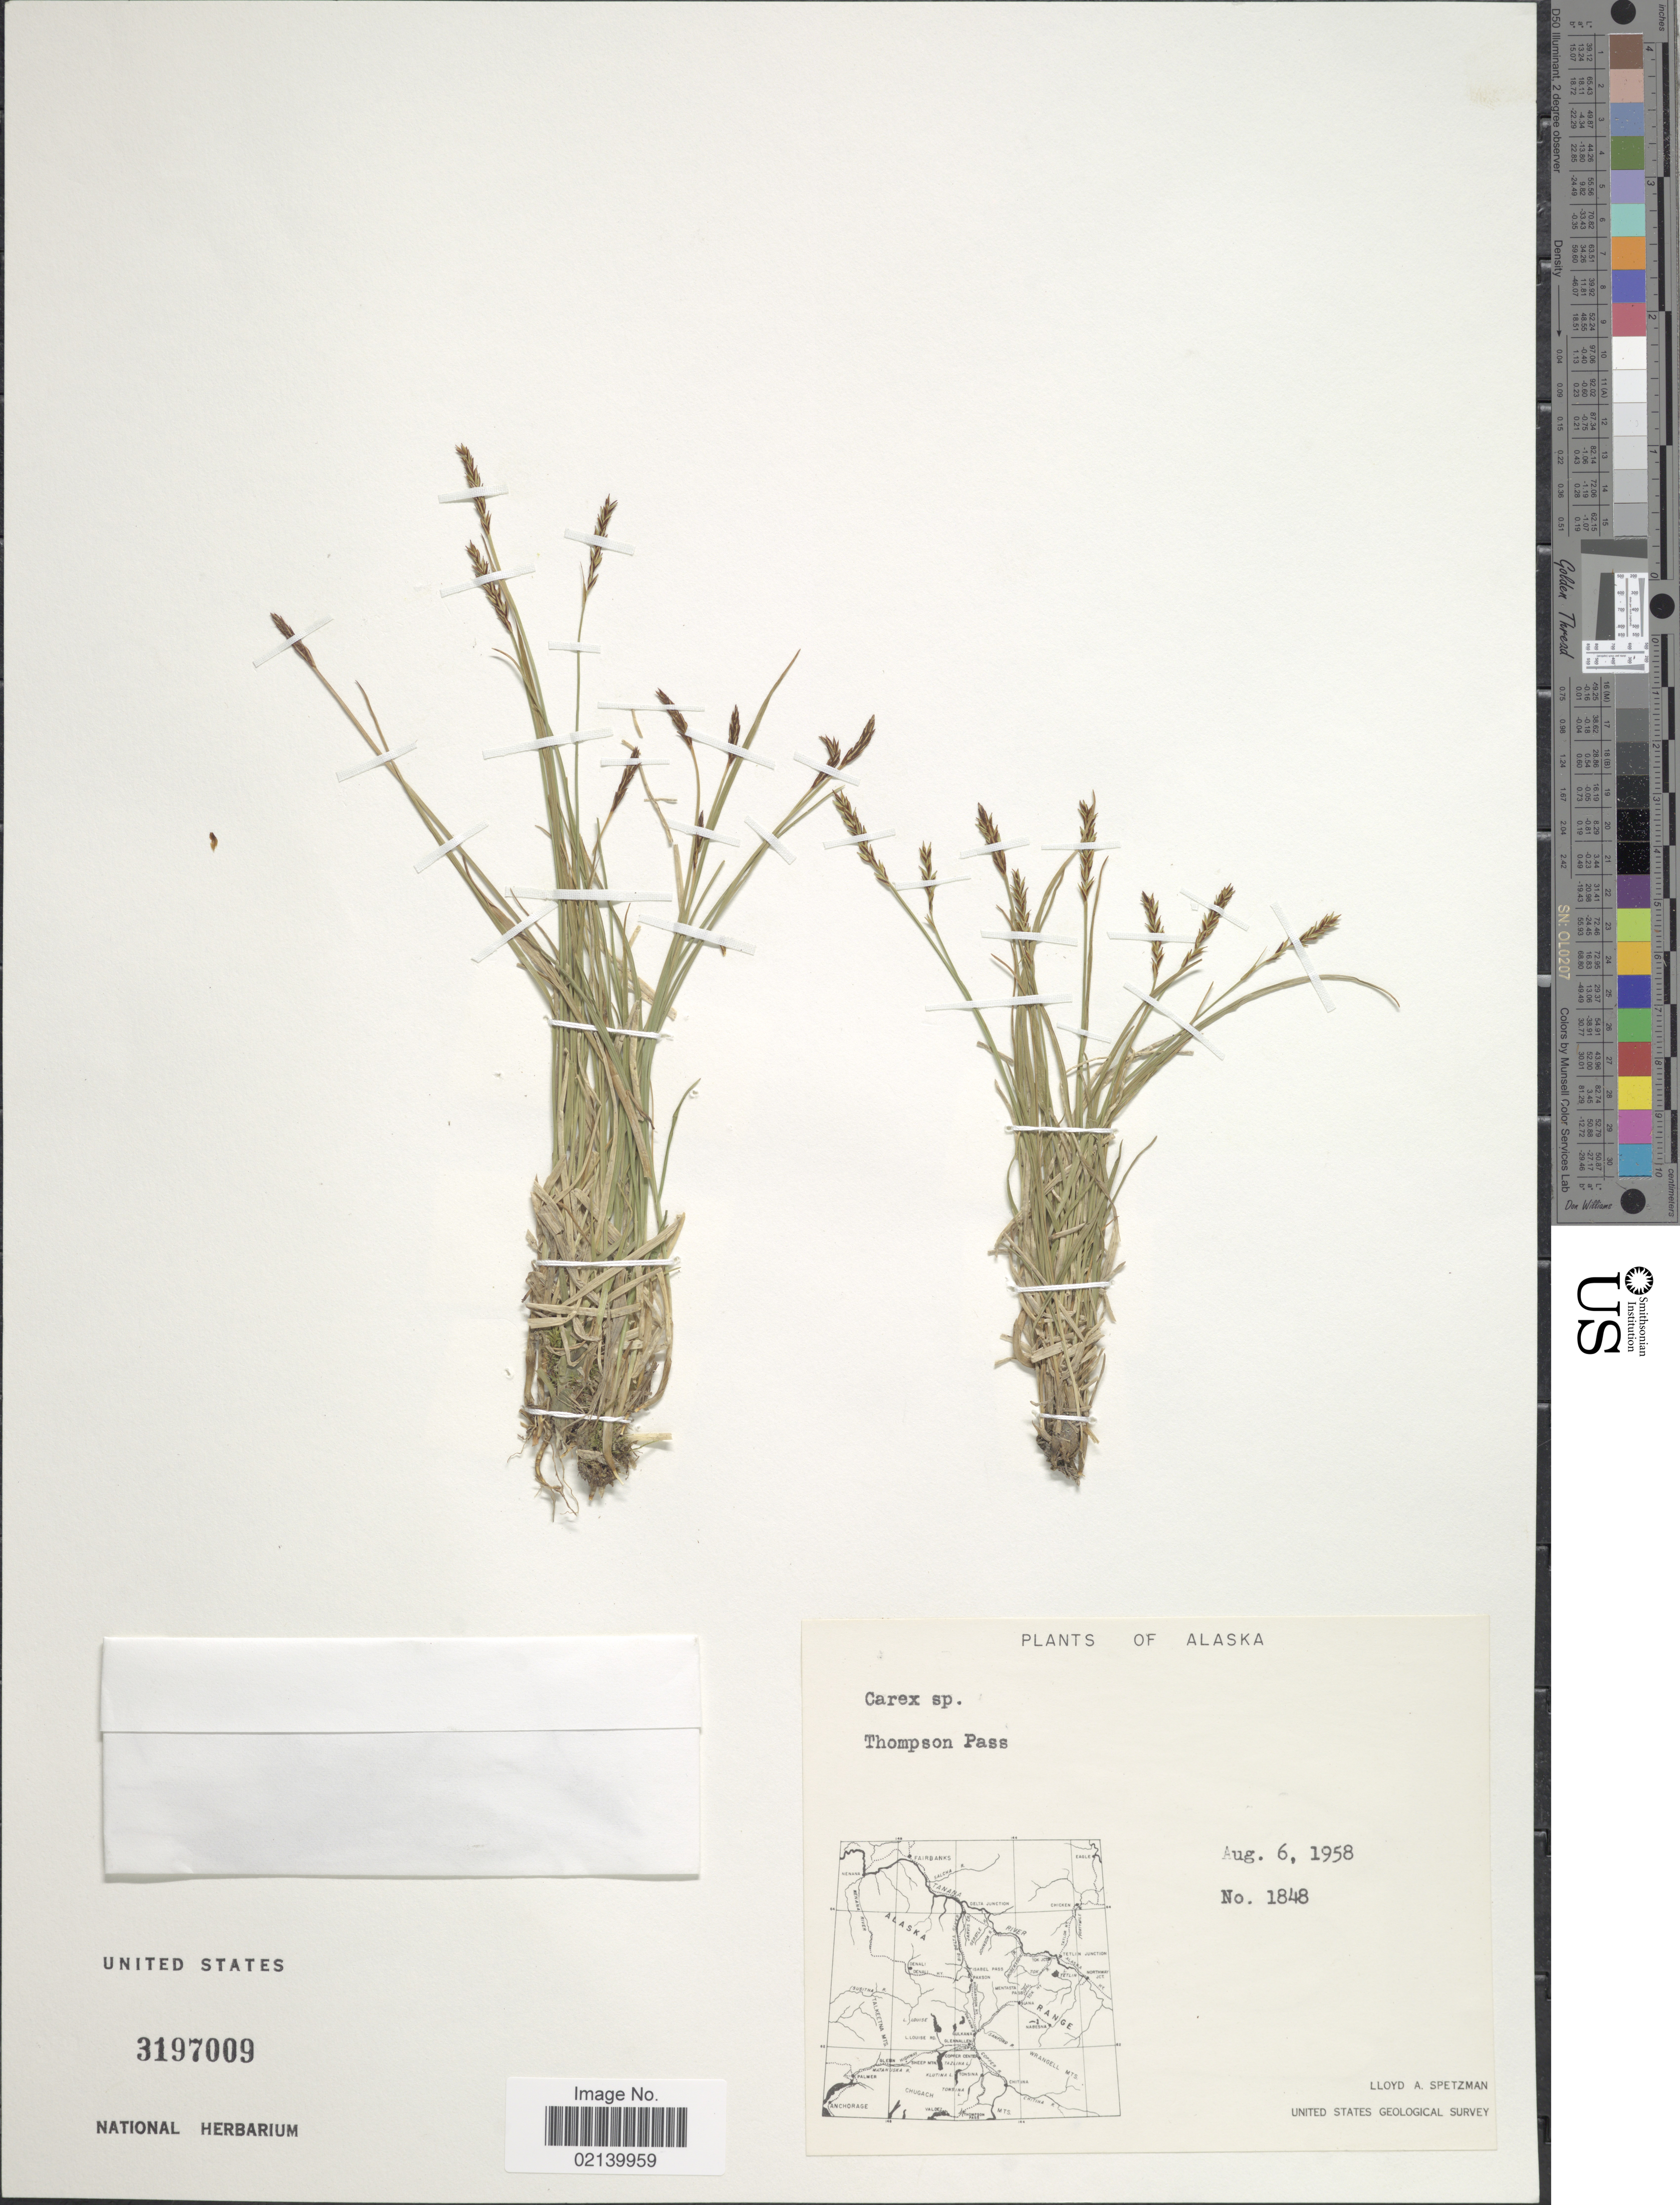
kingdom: Plantae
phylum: Tracheophyta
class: Liliopsida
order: Poales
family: Cyperaceae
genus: Carex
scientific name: Carex sp.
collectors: L. Spetzman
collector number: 1848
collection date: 1958-08-06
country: United States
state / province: Alaska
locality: Thompson Pass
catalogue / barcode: US 3197009